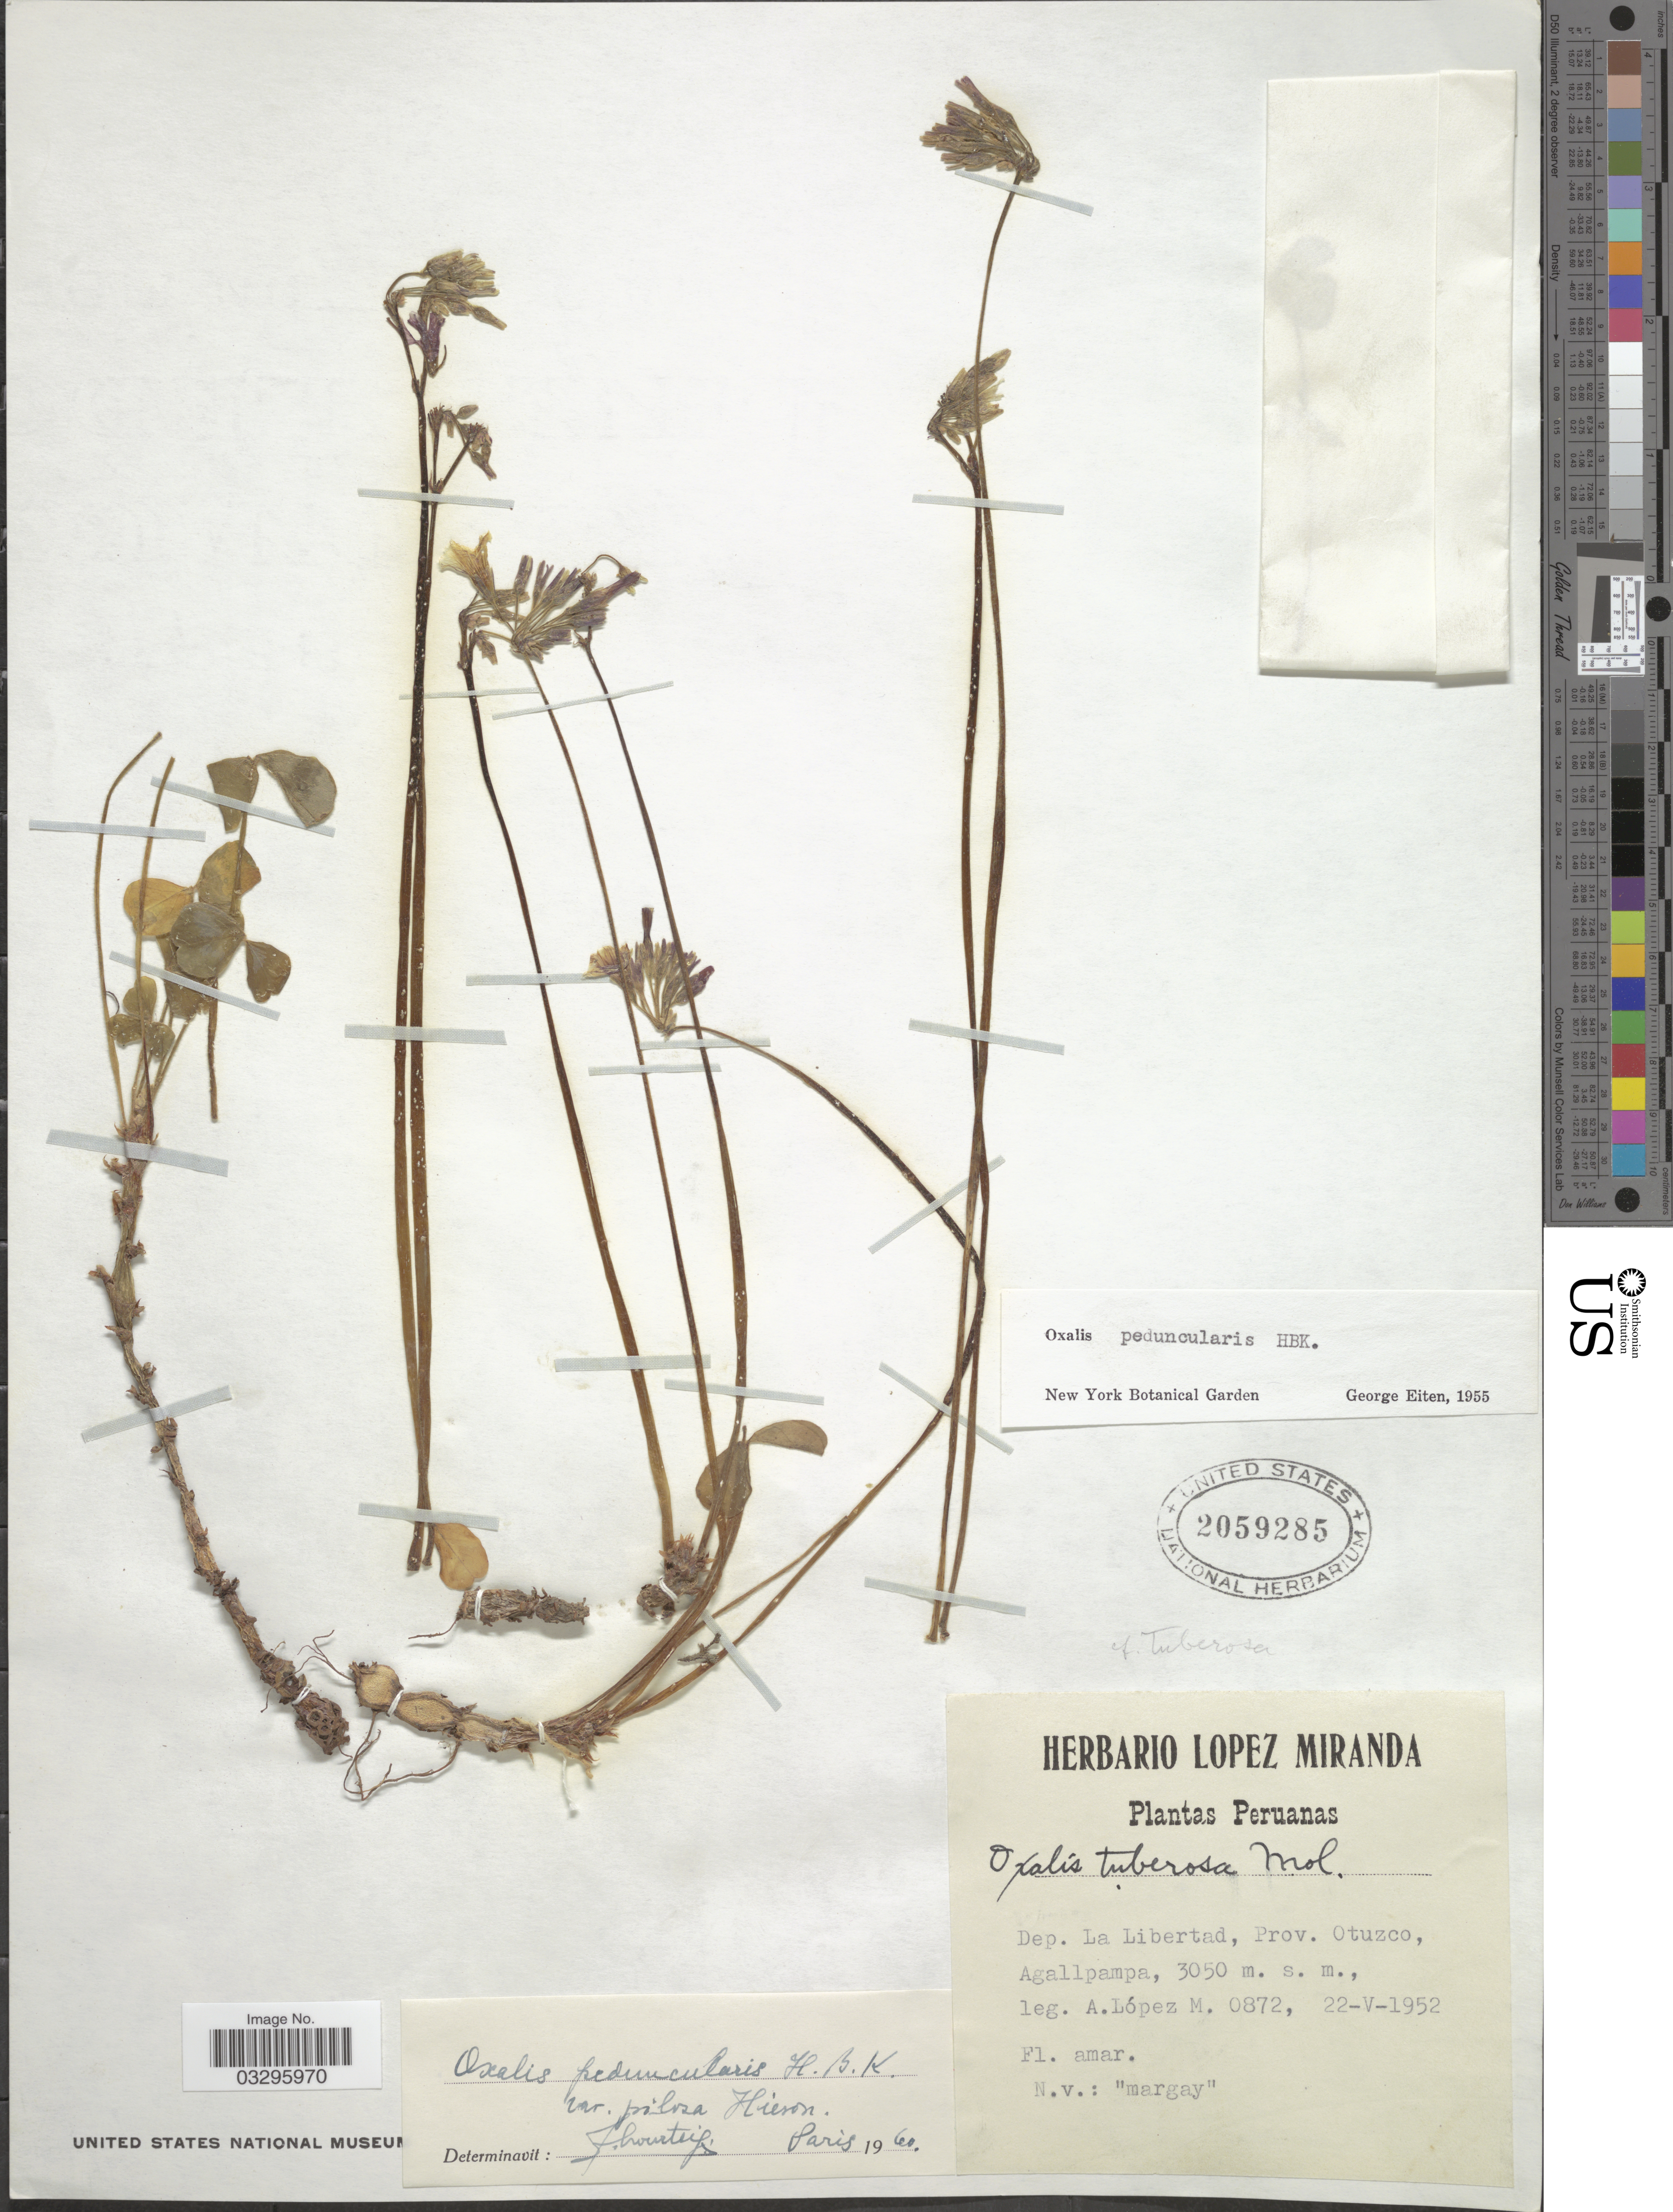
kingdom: Plantae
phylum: Tracheophyta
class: Magnoliopsida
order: Oxalidales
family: Oxalidaceae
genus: Oxalis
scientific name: Oxalis peduncularis var. pilosa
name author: Hieron.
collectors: A. López M.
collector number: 0872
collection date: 1952-05-22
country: Peru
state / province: La Libertad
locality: Dep. La Libertad, Prov. Otuzco, Agallpampa.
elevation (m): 3050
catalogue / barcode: US 2059285